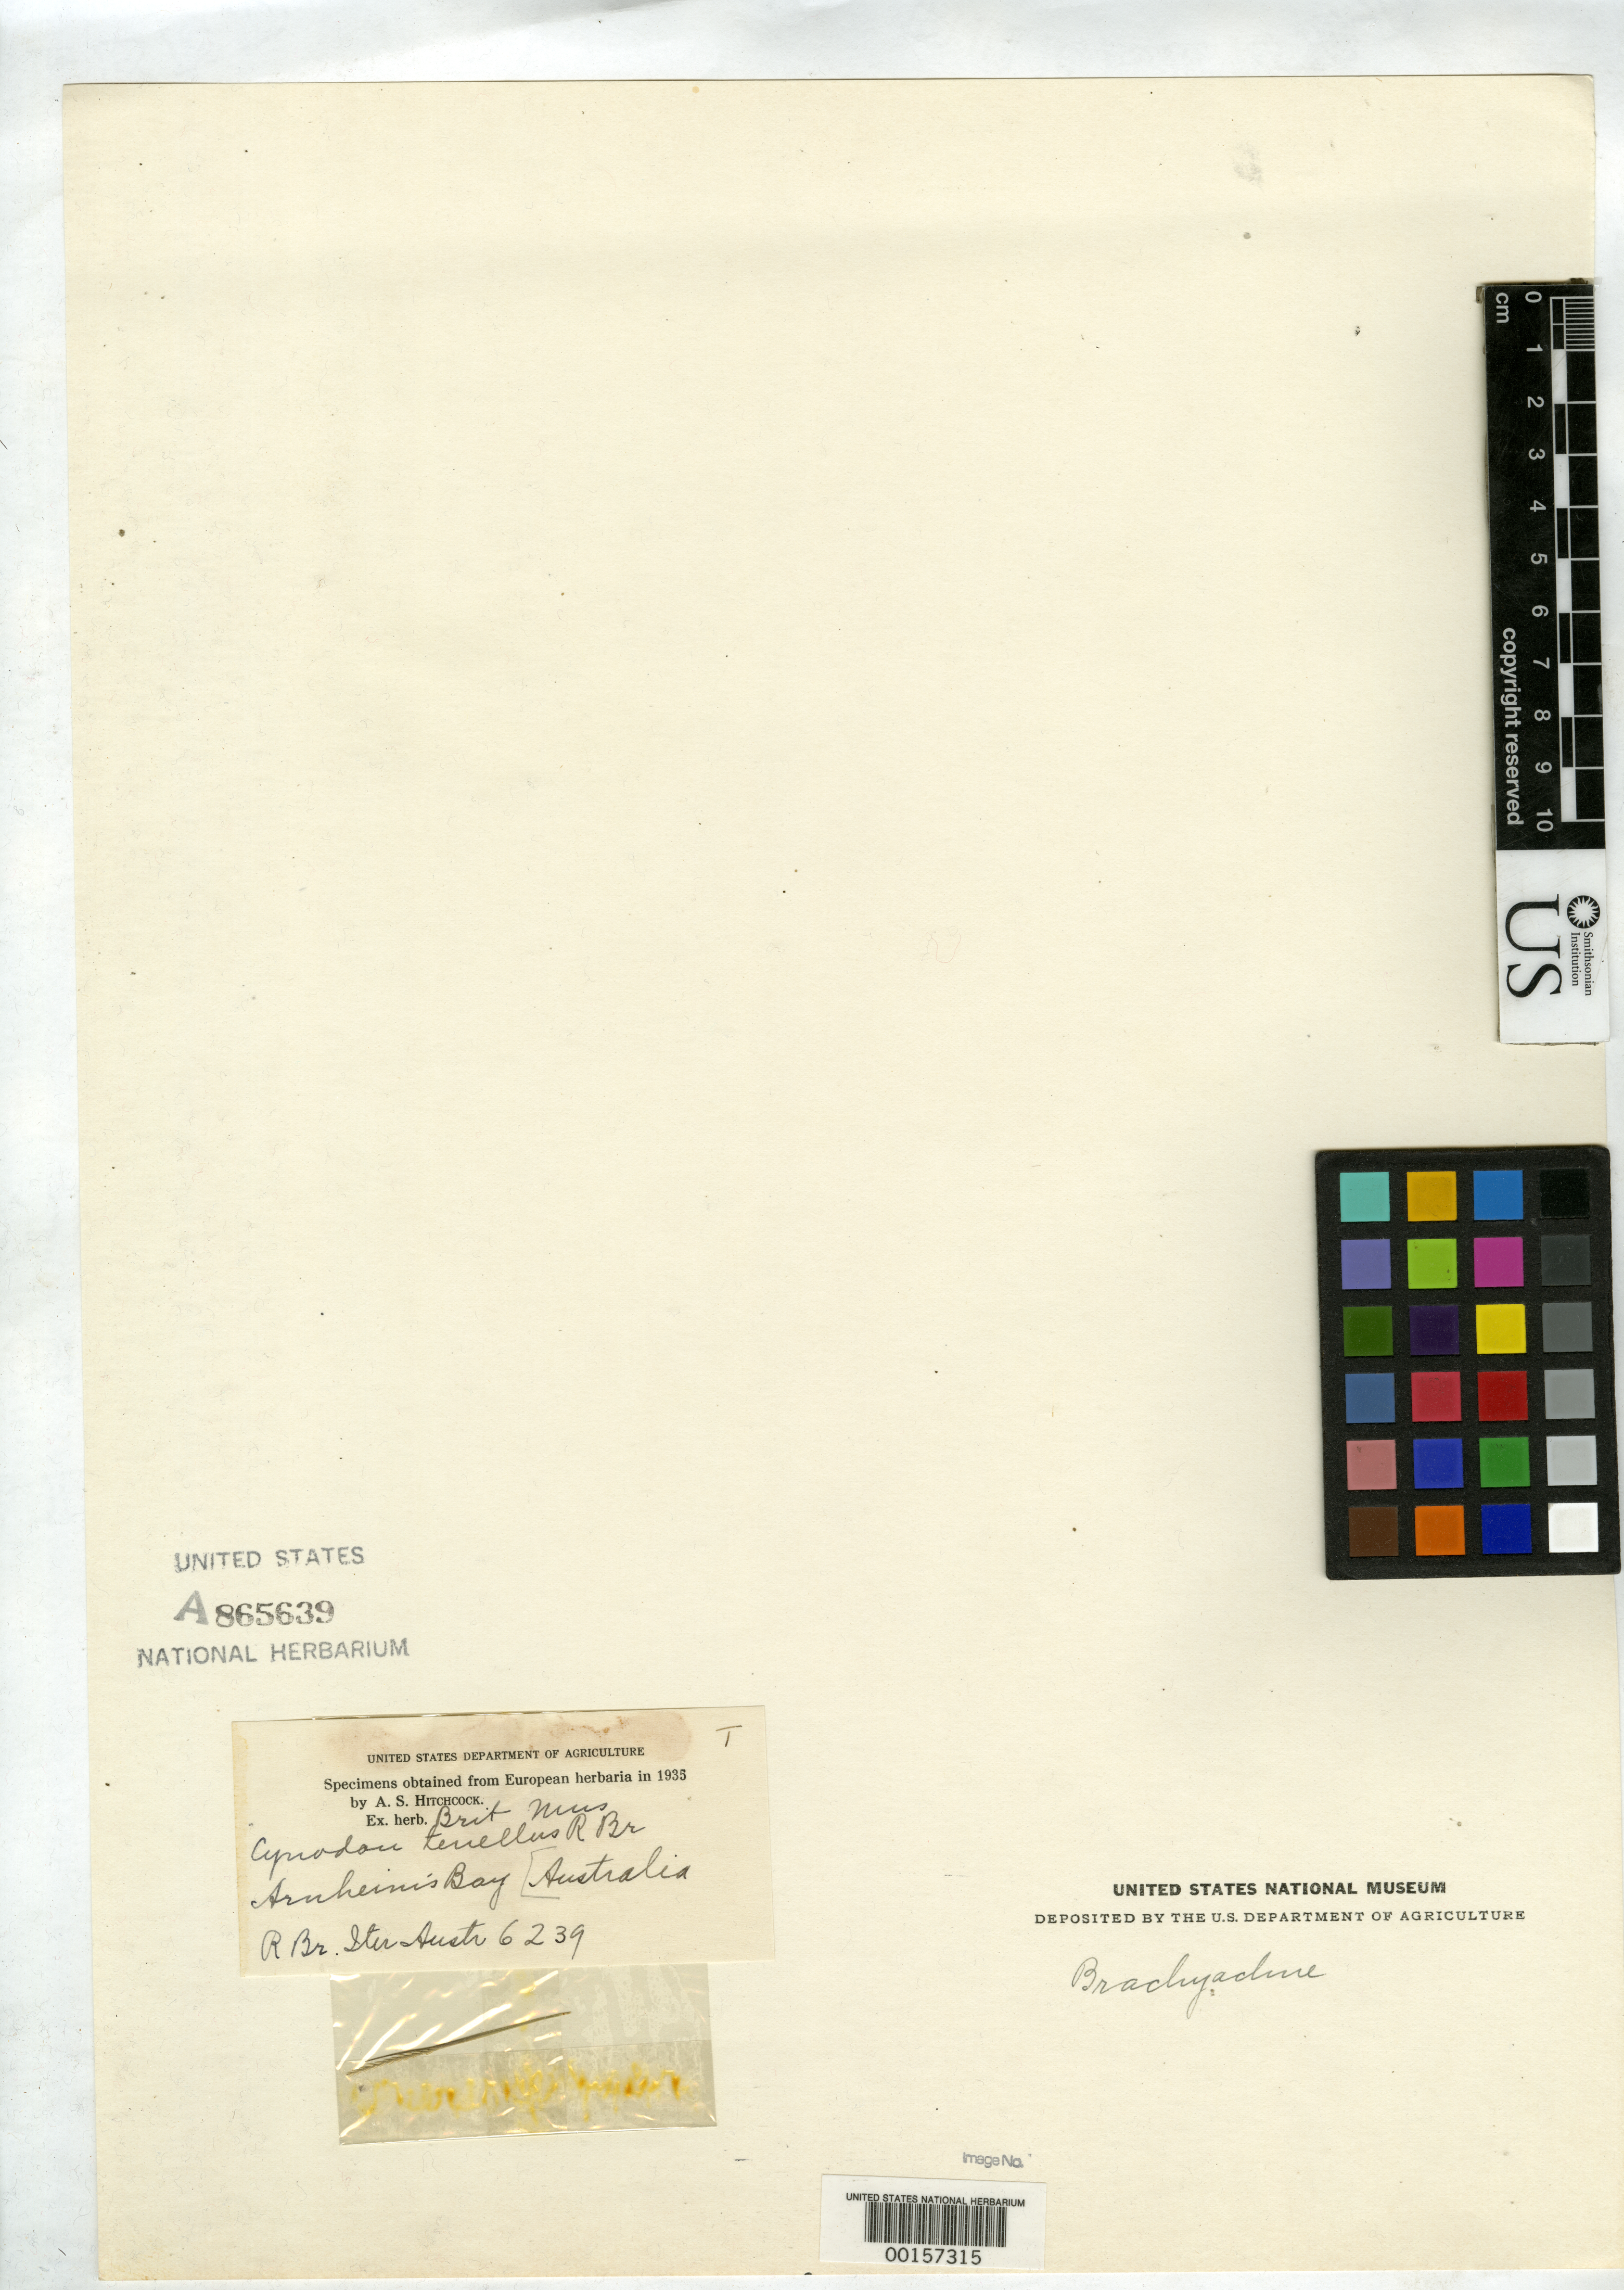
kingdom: Plantae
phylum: Tracheophyta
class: Liliopsida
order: Poales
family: Poaceae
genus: Cynodon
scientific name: Cynodon tenellus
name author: R. Br.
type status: Type Fragment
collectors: W. T. Aiton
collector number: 6239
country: Australia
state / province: Northern Territory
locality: Arnheims Bay.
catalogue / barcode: US 865639A